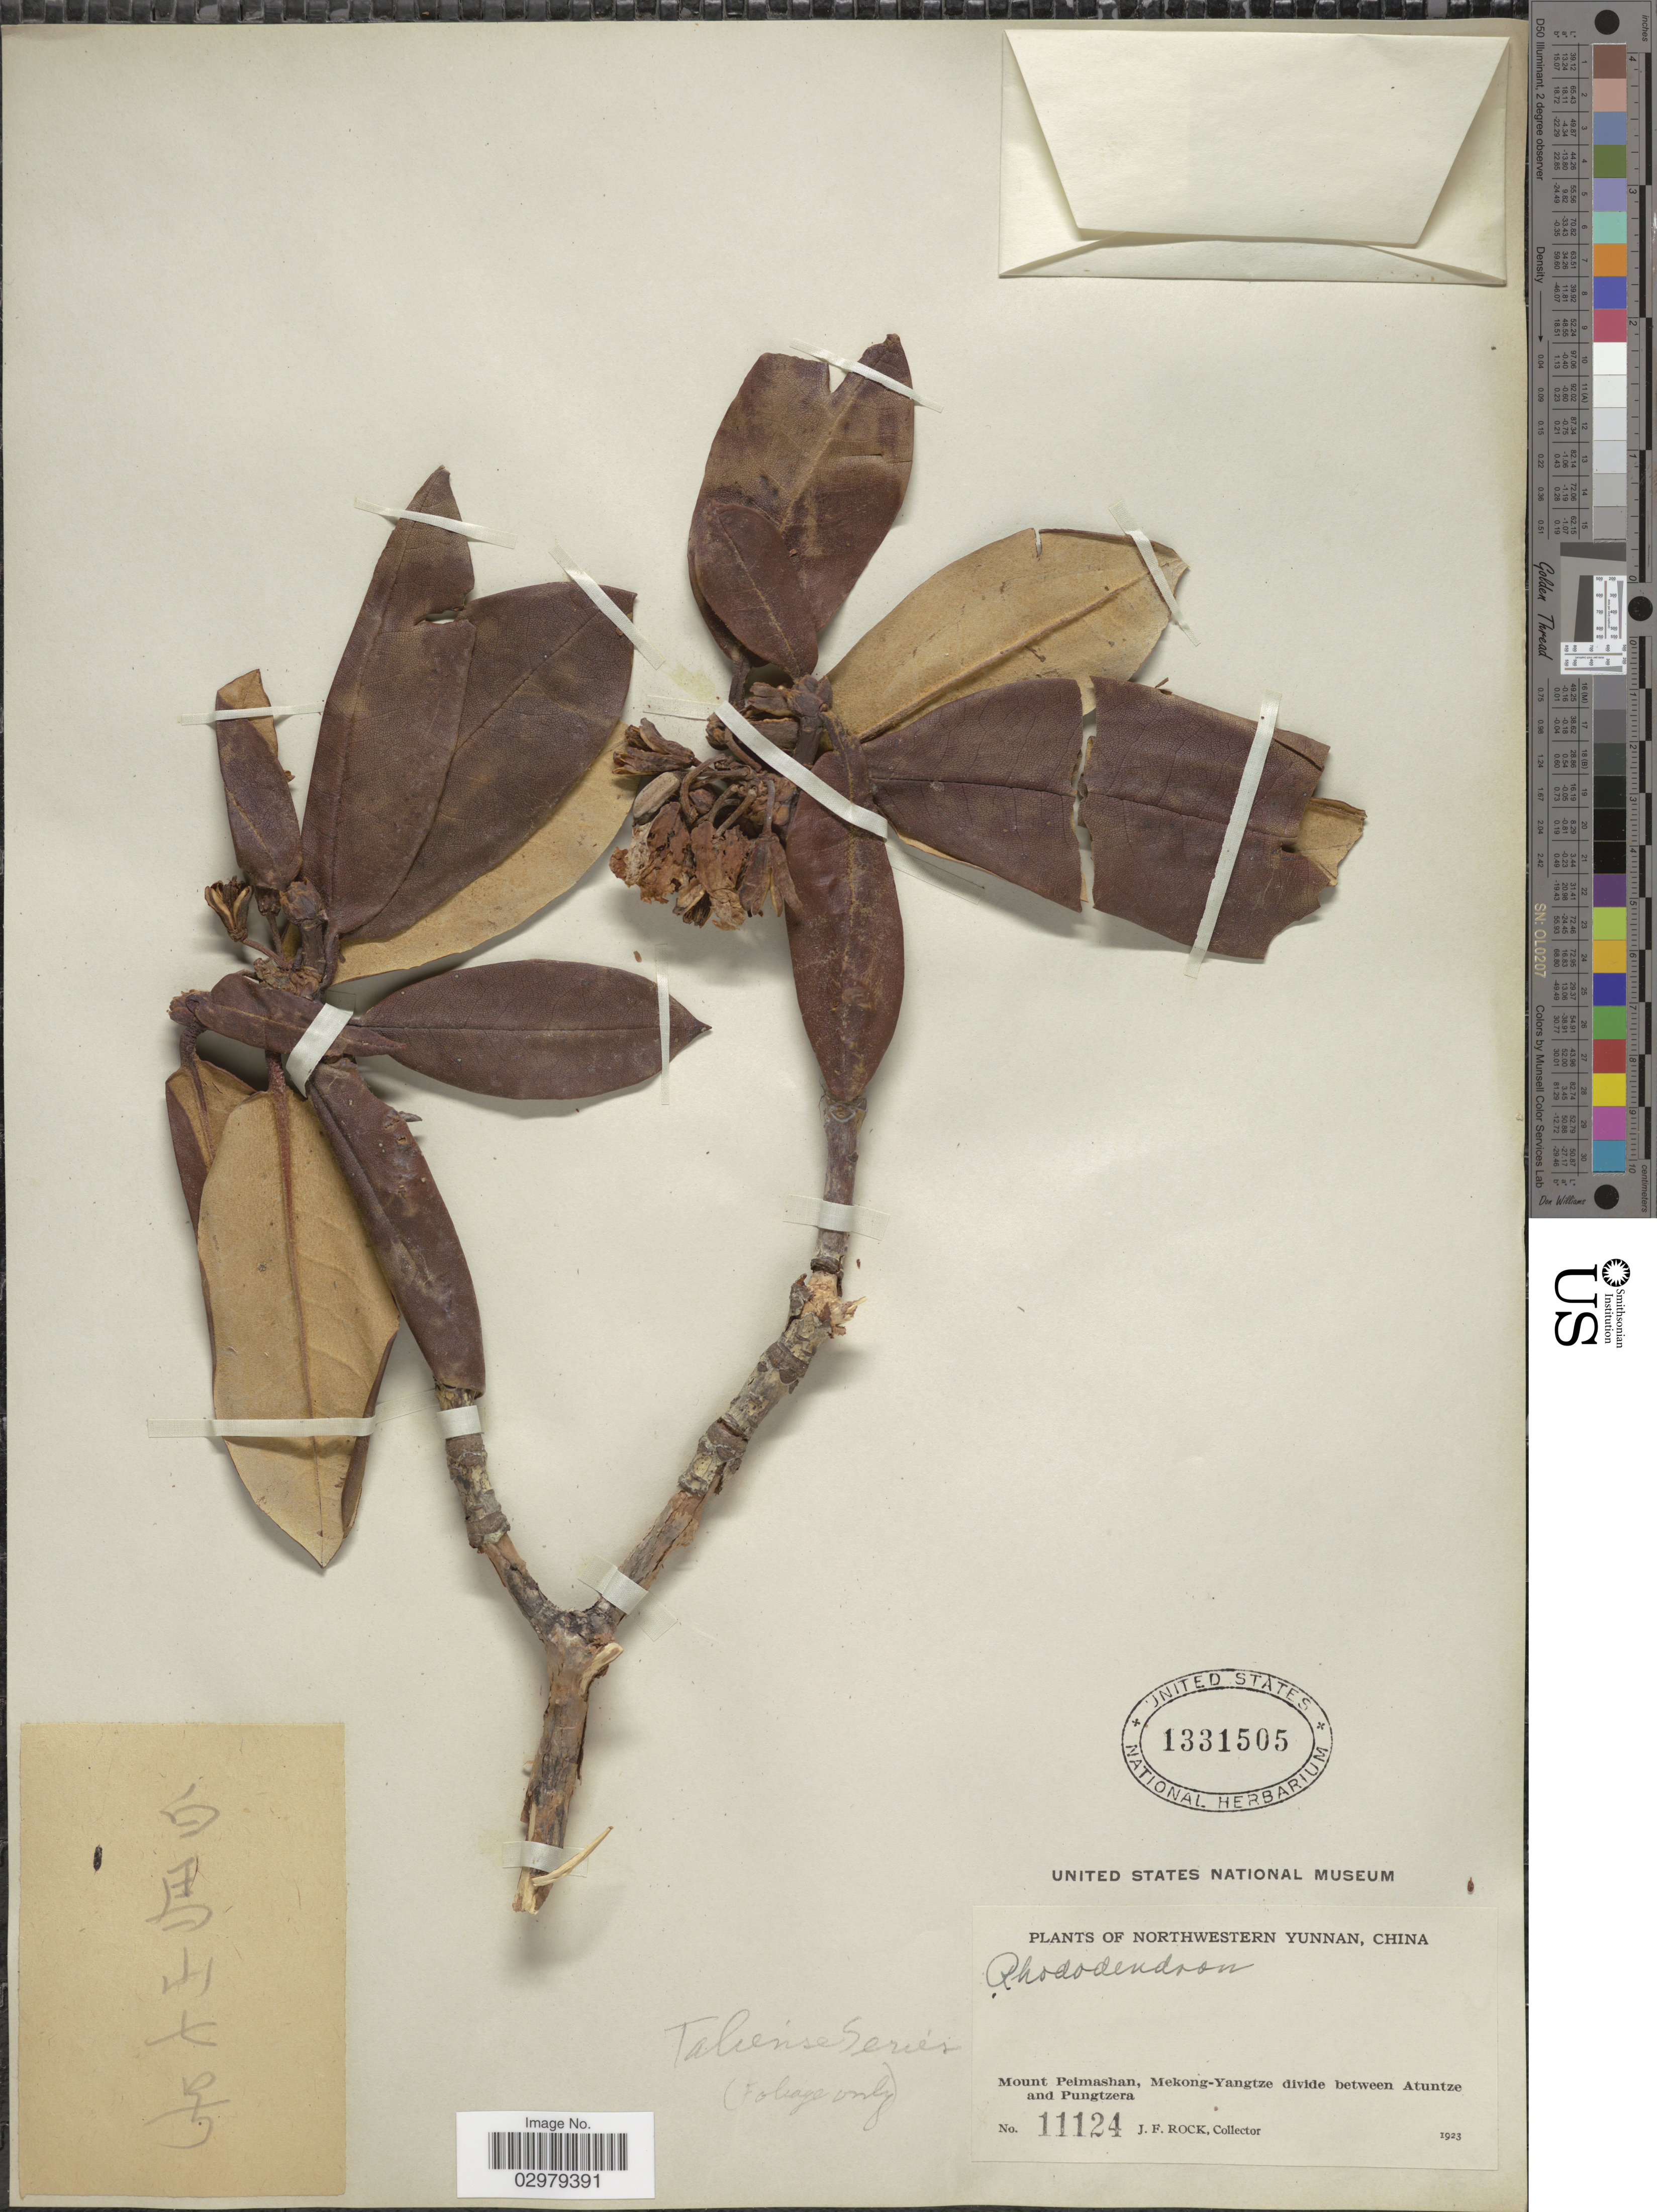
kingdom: Plantae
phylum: Tracheophyta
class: Magnoliopsida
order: Ericales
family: Ericaceae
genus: Rhododendron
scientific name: Rhododendron sp.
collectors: J. Rock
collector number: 11124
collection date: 1923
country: China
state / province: Yunnan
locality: Northwestern Yunnan. Mount Peimashan, Mekong-Yangtze divide between Atuntze and Pungtzera.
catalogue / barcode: US 1331505